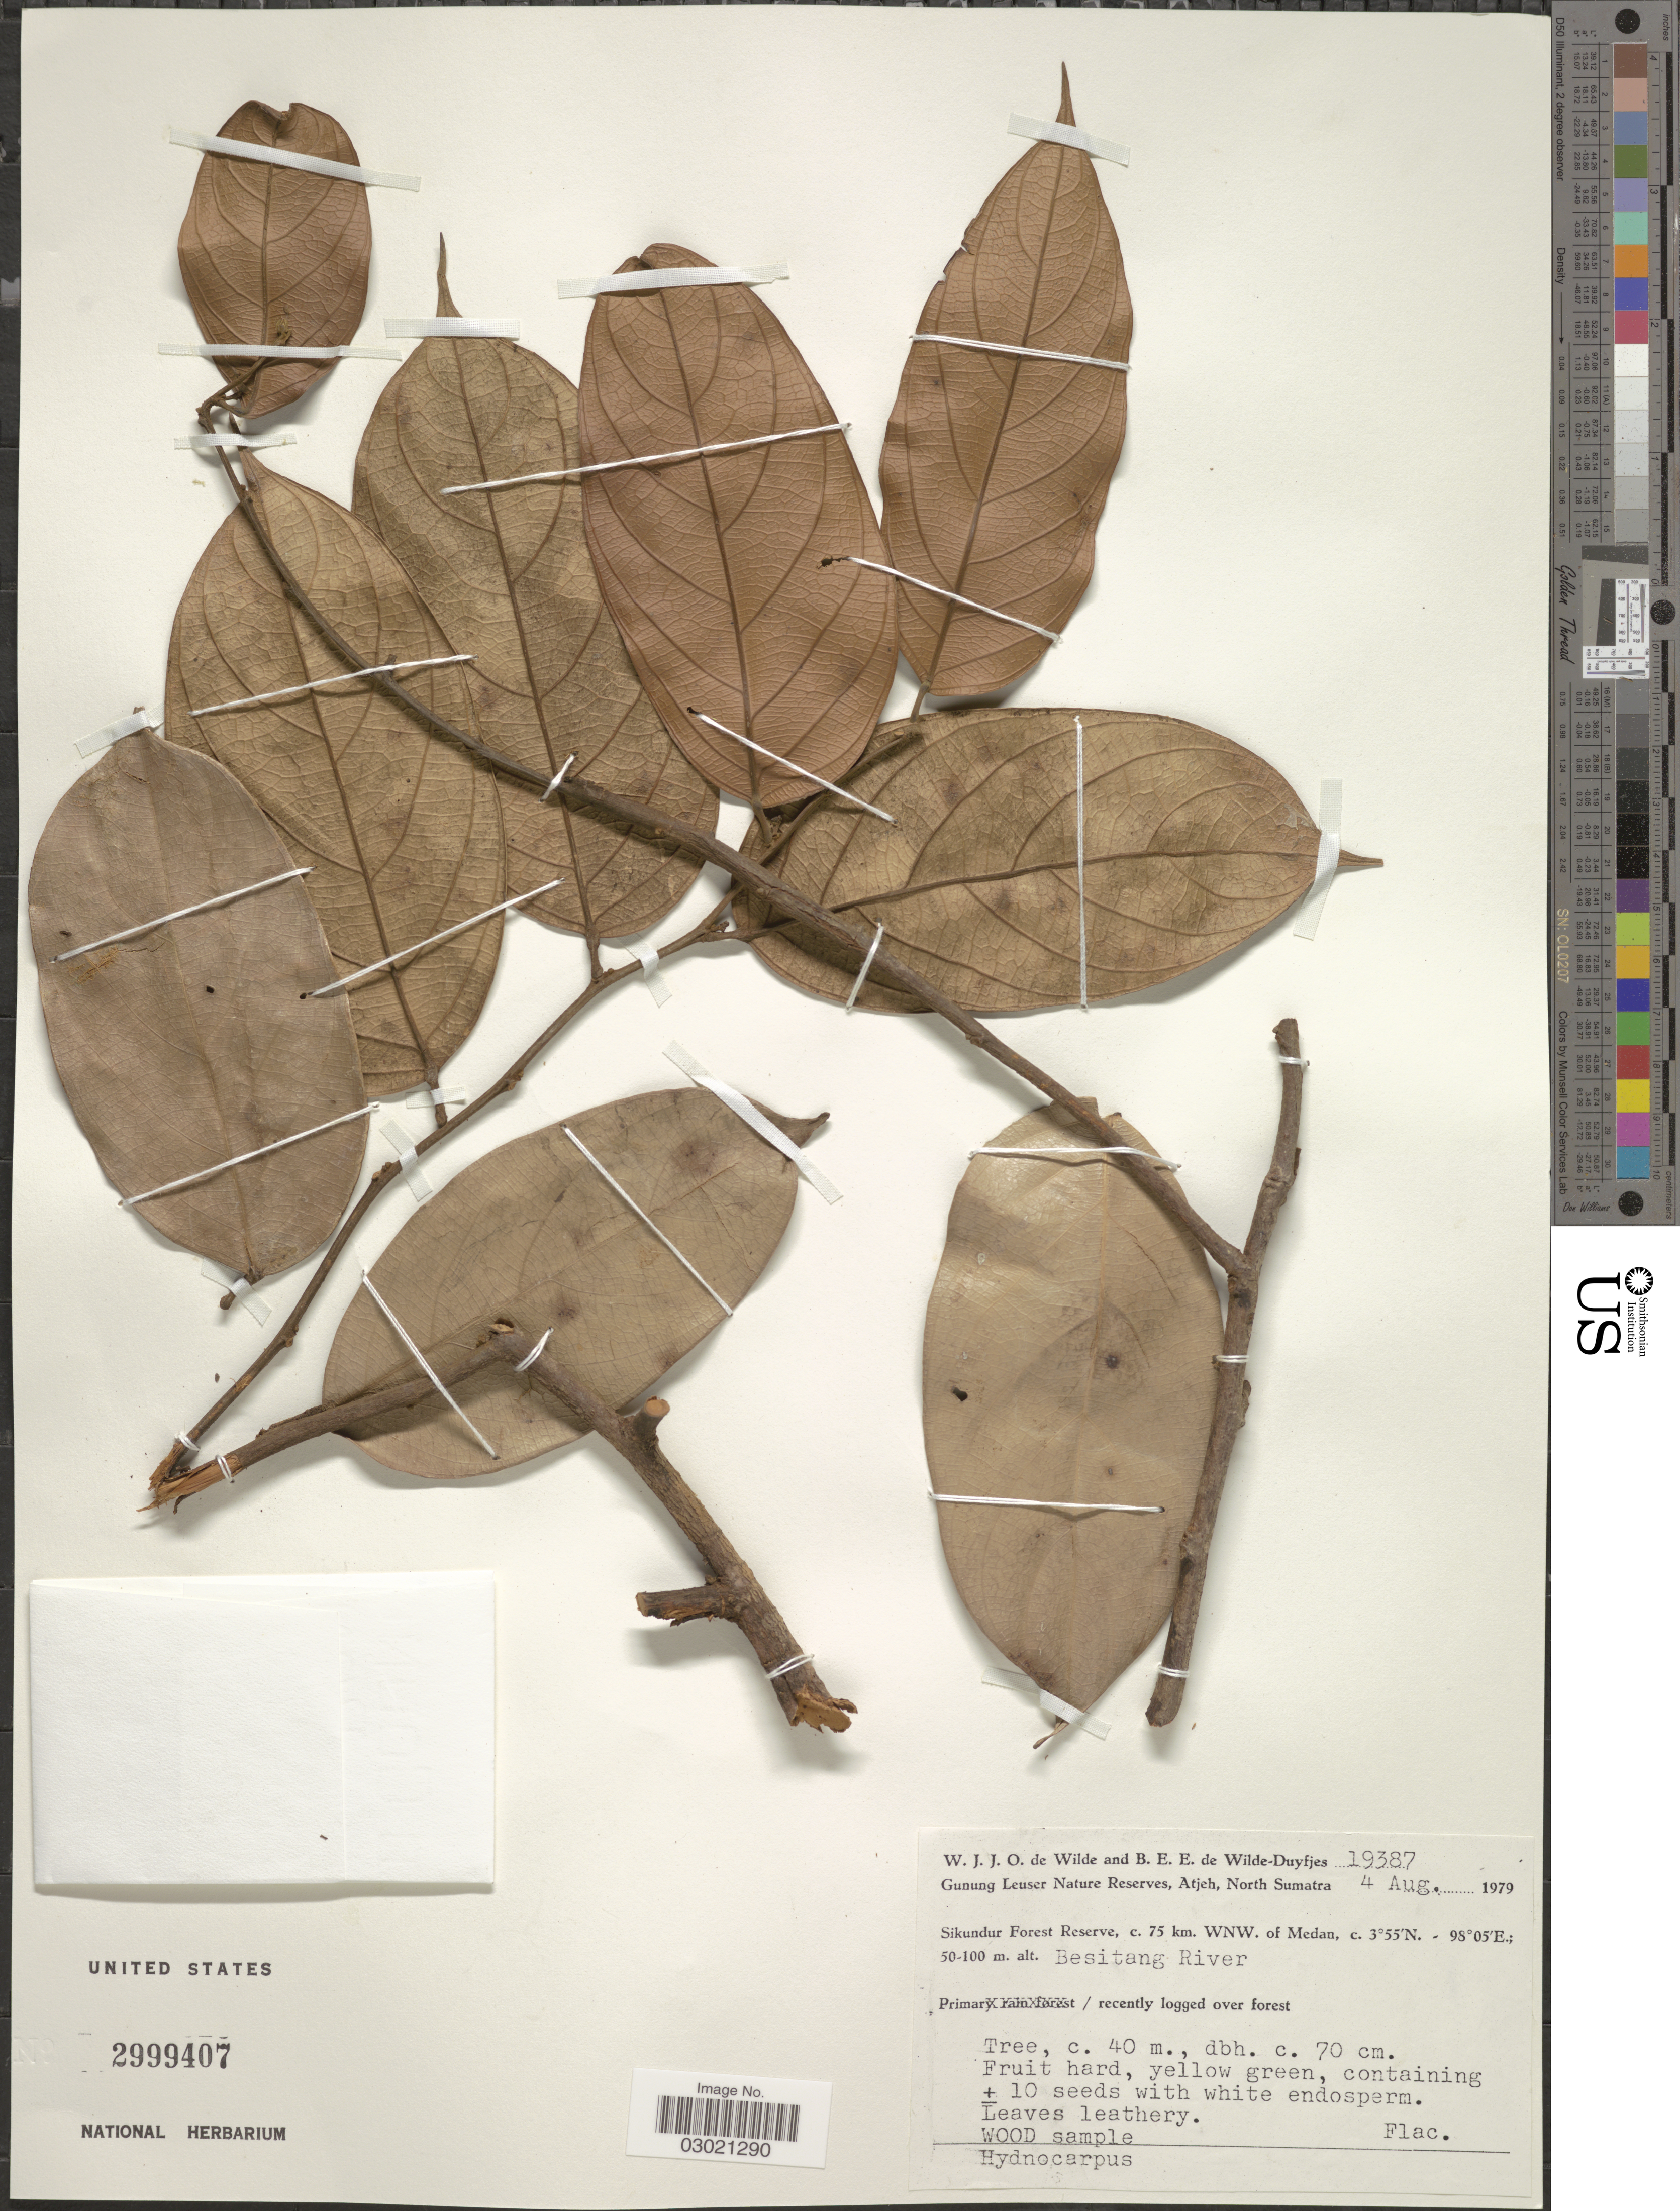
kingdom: Plantae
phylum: Tracheophyta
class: Magnoliopsida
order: Malpighiales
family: Achariaceae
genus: Hydnocarpus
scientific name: Hydnocarpus sp.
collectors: W. J. de Wilde & B. E. de Wilde-Duyfjes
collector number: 19387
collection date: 1979-08-04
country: Indonesia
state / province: Sumatra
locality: Gunung Leuser Natrure Reserves, Atjeh, North Sumatra. Sikundur, c. 75 km. WNW. of Medan. Besitang River.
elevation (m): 50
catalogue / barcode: US 2999407